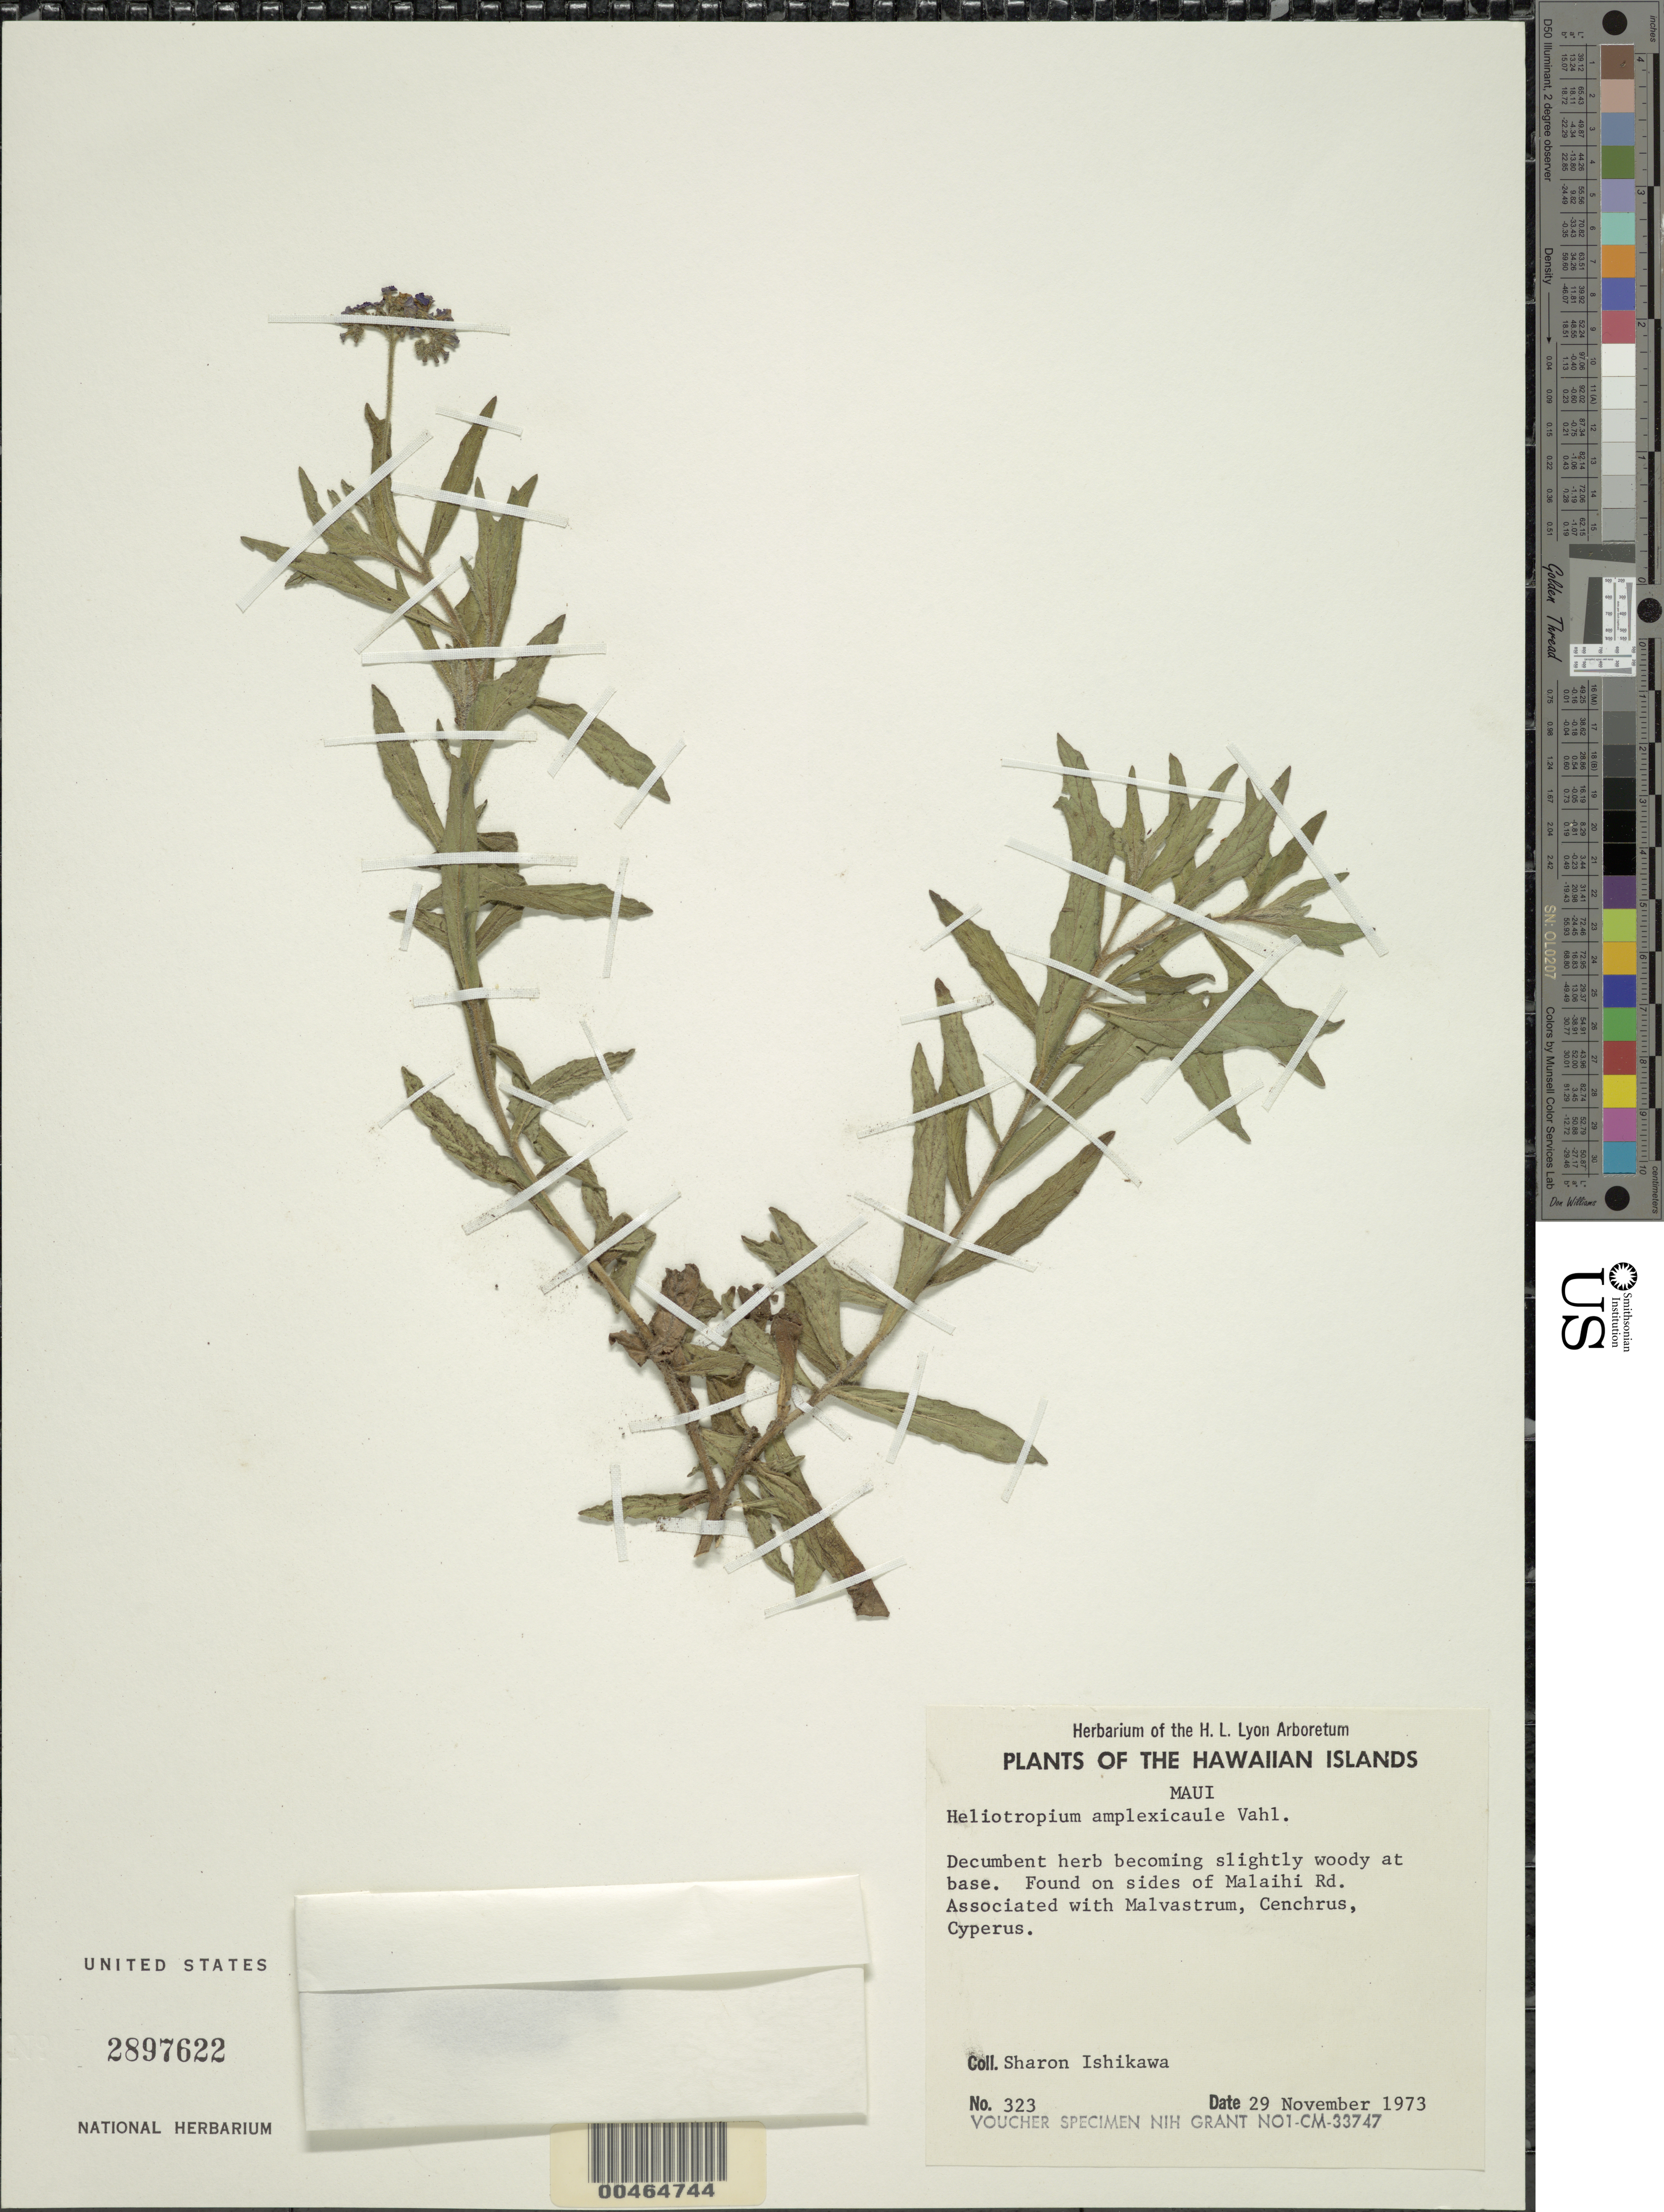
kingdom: Plantae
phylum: Tracheophyta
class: Magnoliopsida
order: Boraginales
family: Heliotropiaceae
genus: Heliotropium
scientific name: Heliotropium amplexicaule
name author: Vahl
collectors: S. S. Ishikawa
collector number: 323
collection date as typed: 29 Nov 1973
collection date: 1973-11-29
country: United States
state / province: Hawaii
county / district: Maui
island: Maui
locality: On sides of Malaihi Rd.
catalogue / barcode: US 2897622